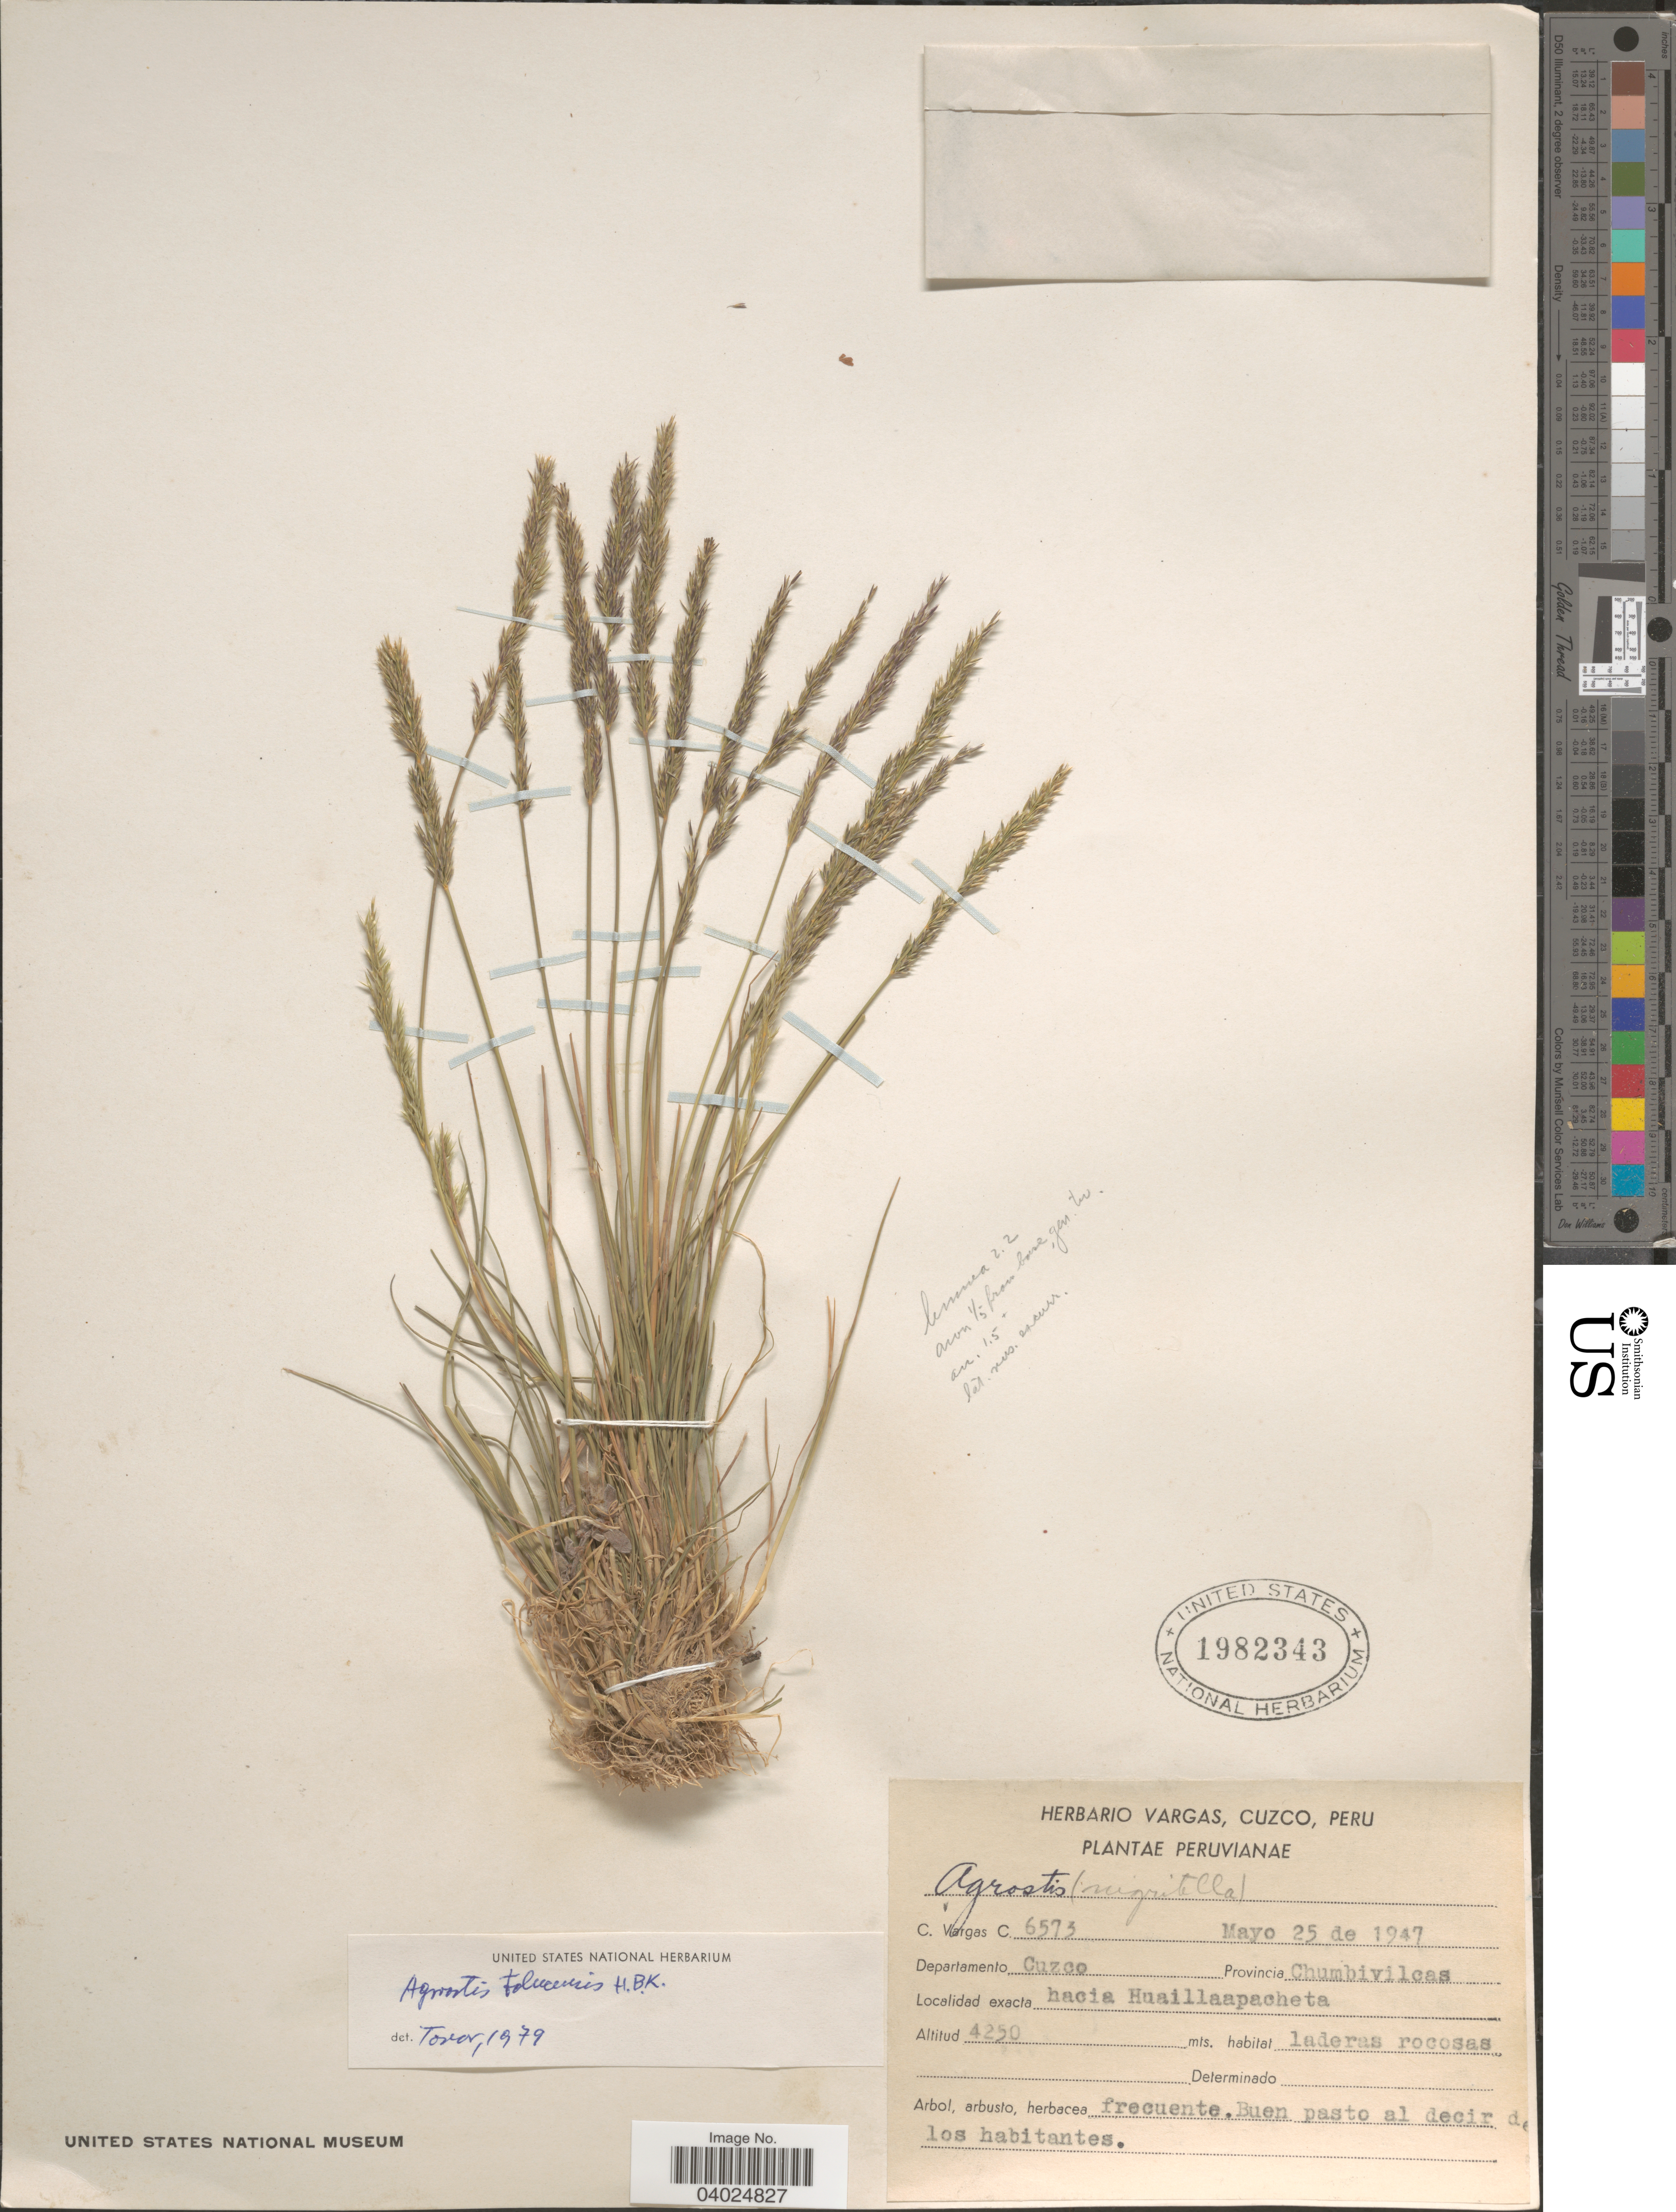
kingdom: Plantae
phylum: Tracheophyta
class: Liliopsida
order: Poales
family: Poaceae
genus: Agrostis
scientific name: Agrostis tolucensis Kunth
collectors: C. Vargas Calderón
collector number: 6573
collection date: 1947-05-25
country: Peru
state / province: Cusco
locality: Departamento Cuzco. Provincia Chumbivilcas. Hacia Huaillaapacheta.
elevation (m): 4250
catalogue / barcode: US 1982343